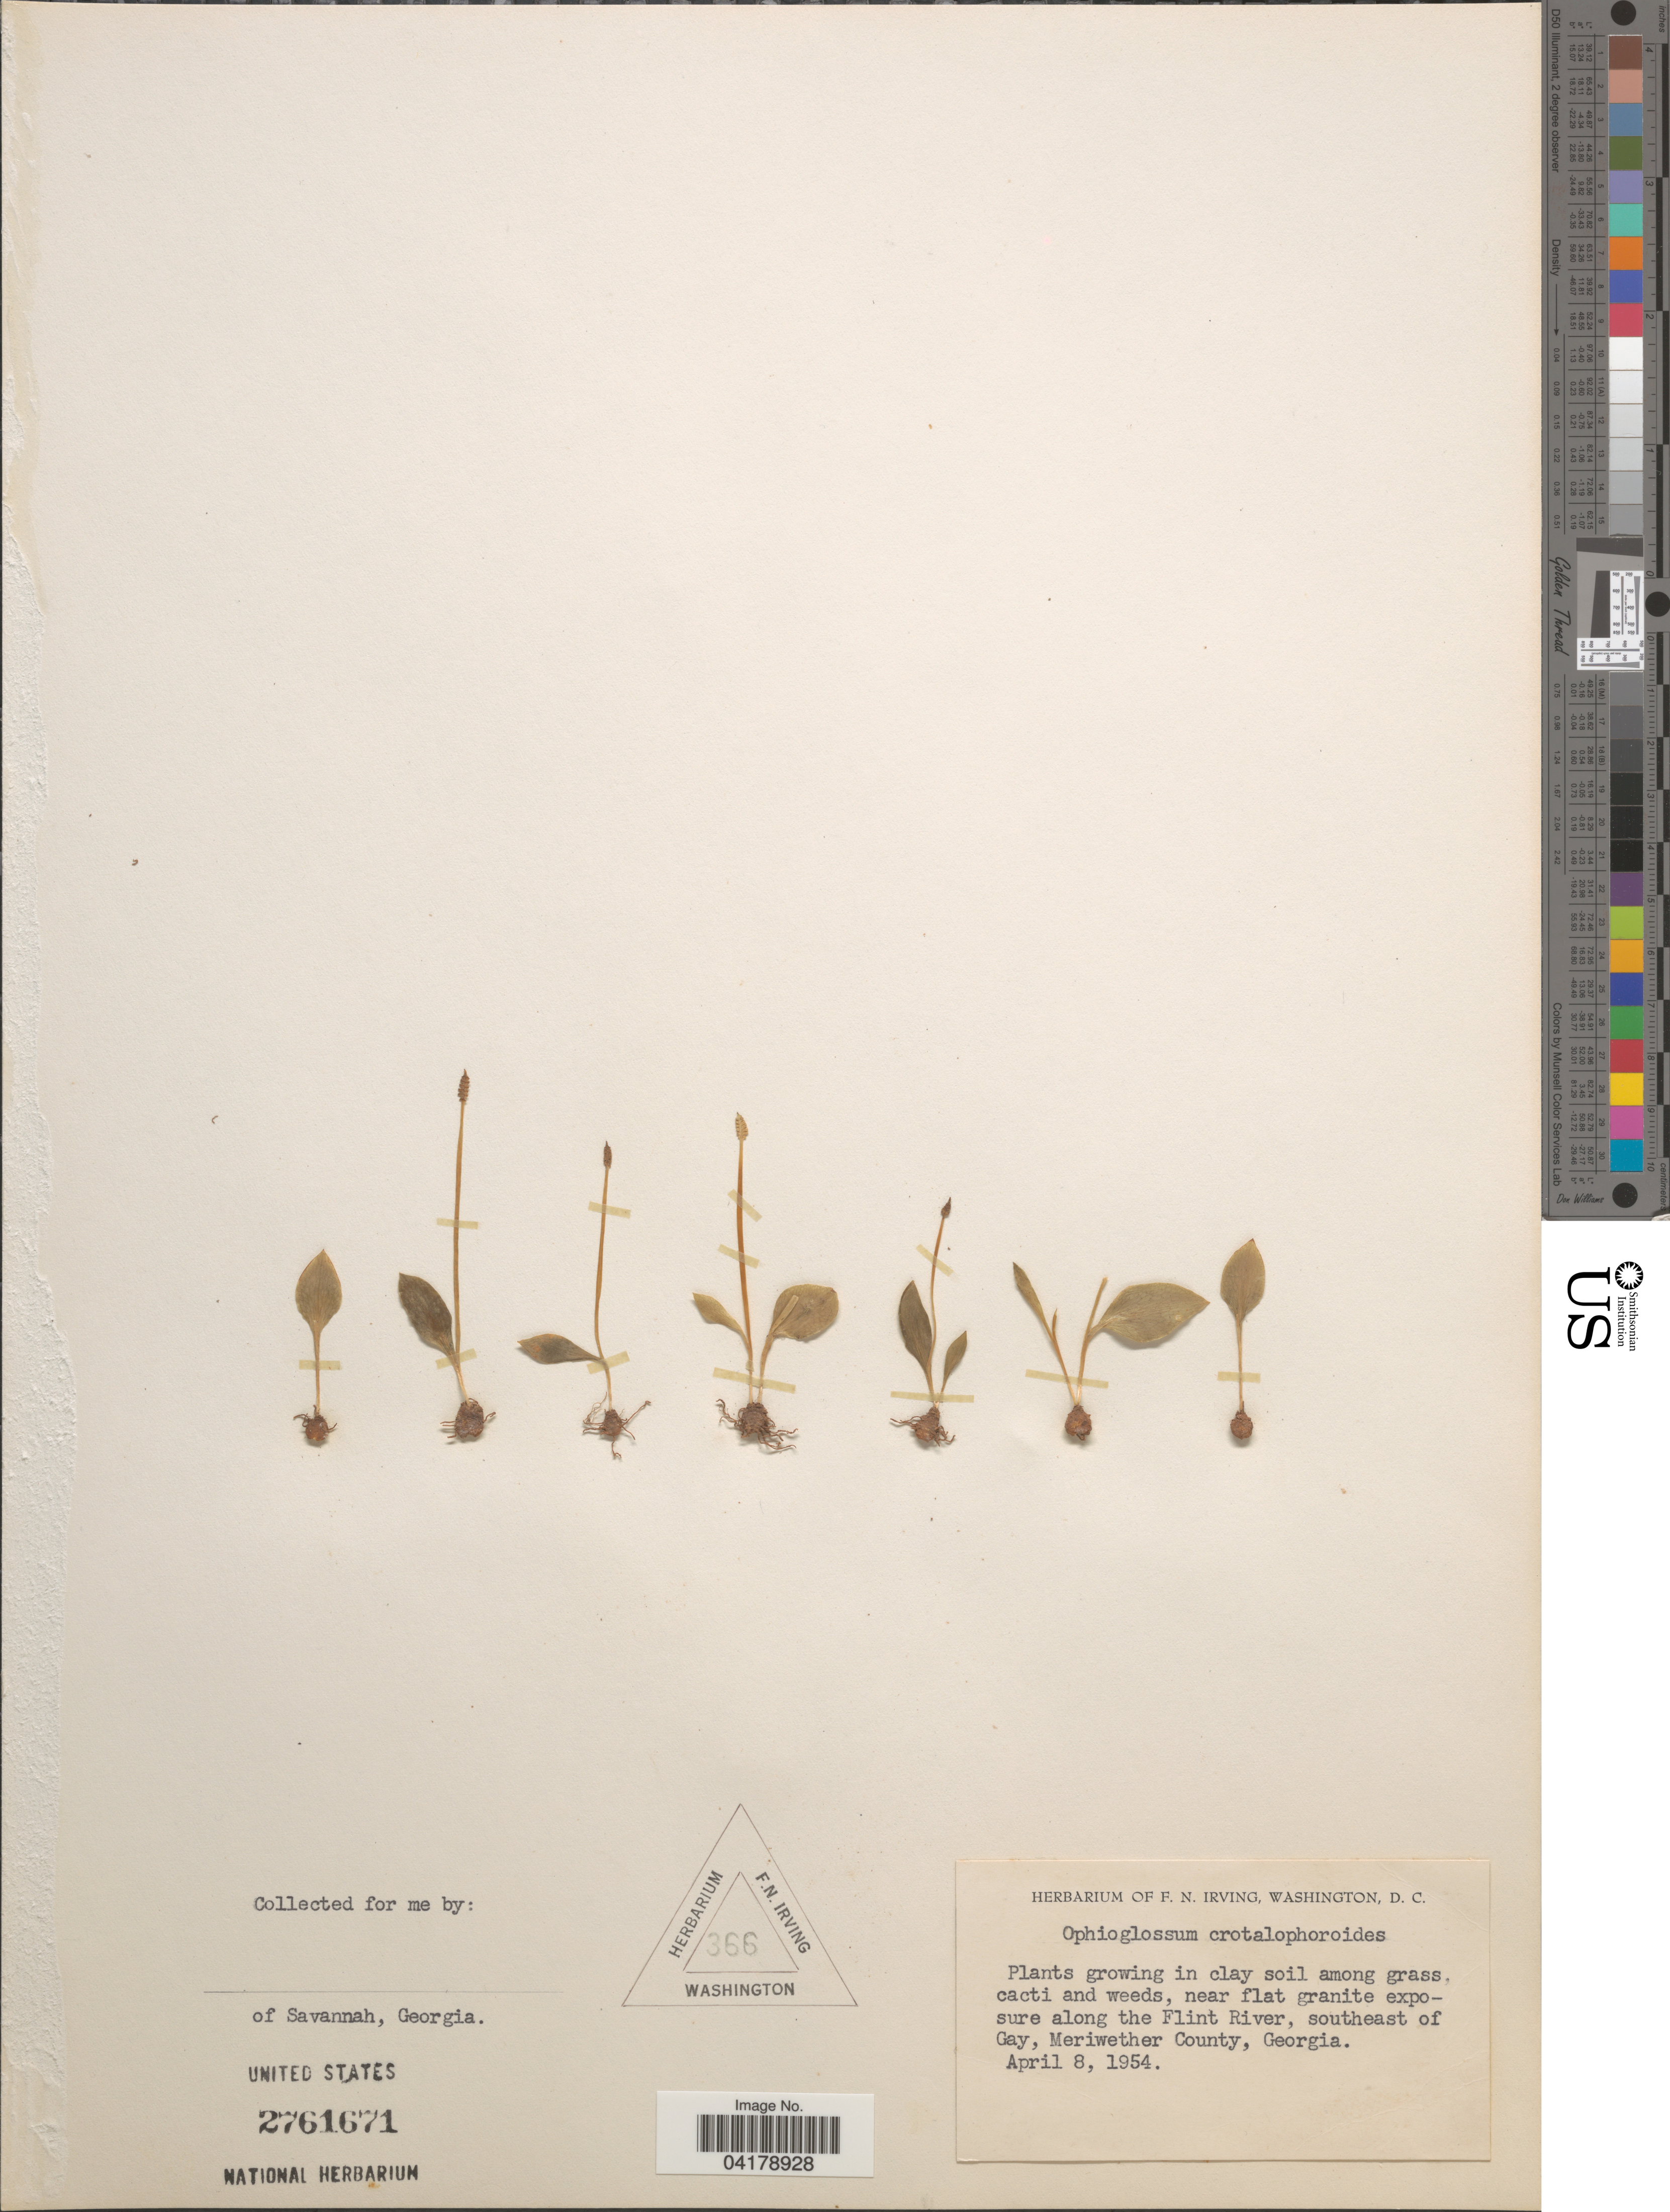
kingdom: Plantae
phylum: Tracheophyta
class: Polypodiopsida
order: Ophioglossales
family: Ophioglossaceae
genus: Ophioglossum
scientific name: Ophioglossum crotalophoroides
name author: Walter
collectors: ex herb. F.N. Irving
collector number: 366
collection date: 1954-04-08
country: United States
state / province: Georgia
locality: Near flat granite exposure along the Flint River, southeast of Gay, Meriwether County.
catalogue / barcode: US 2761671